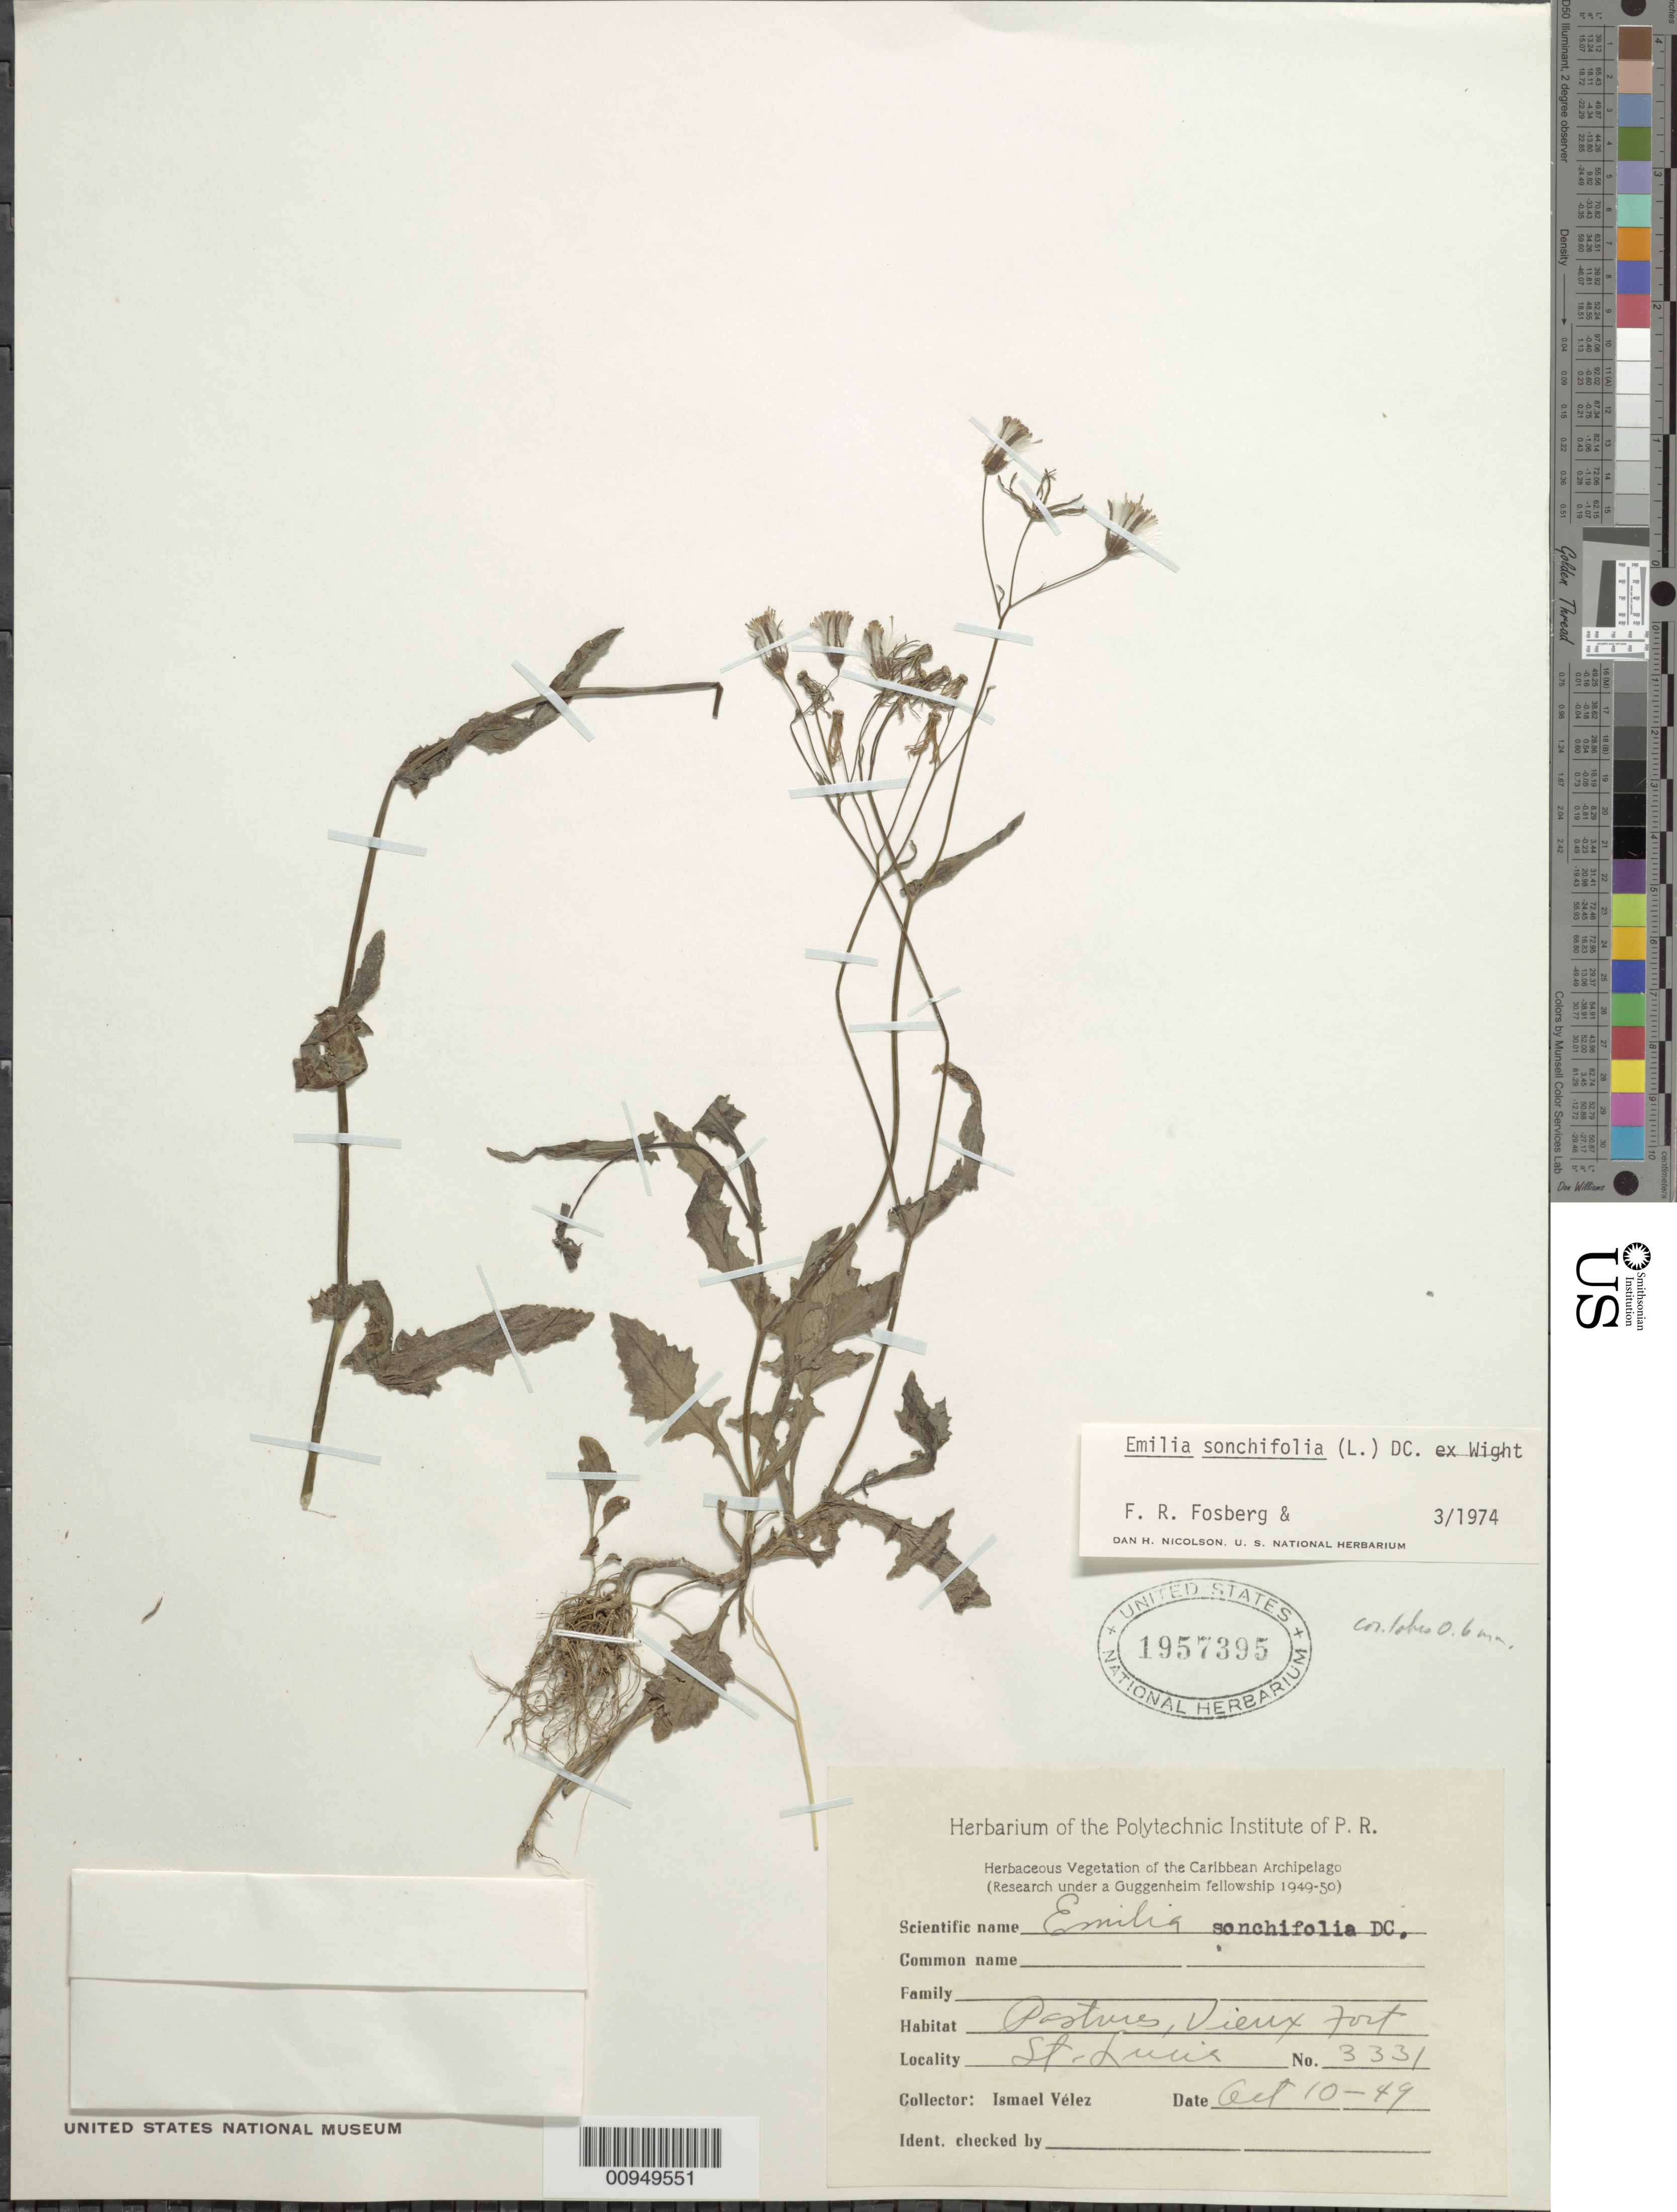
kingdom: Plantae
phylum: Tracheophyta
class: Magnoliopsida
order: Asterales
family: Asteraceae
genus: Emilia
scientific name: Emilia sonchifolia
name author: (L.) DC.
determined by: Fosberg, F. R.; Nicolson, D. H.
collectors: I. Velez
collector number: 3331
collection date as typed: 10 Oct 1949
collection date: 1949-10-10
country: St. Lucia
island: St. Lucia I.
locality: Vieux Fort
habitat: Pastures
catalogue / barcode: US 1957395